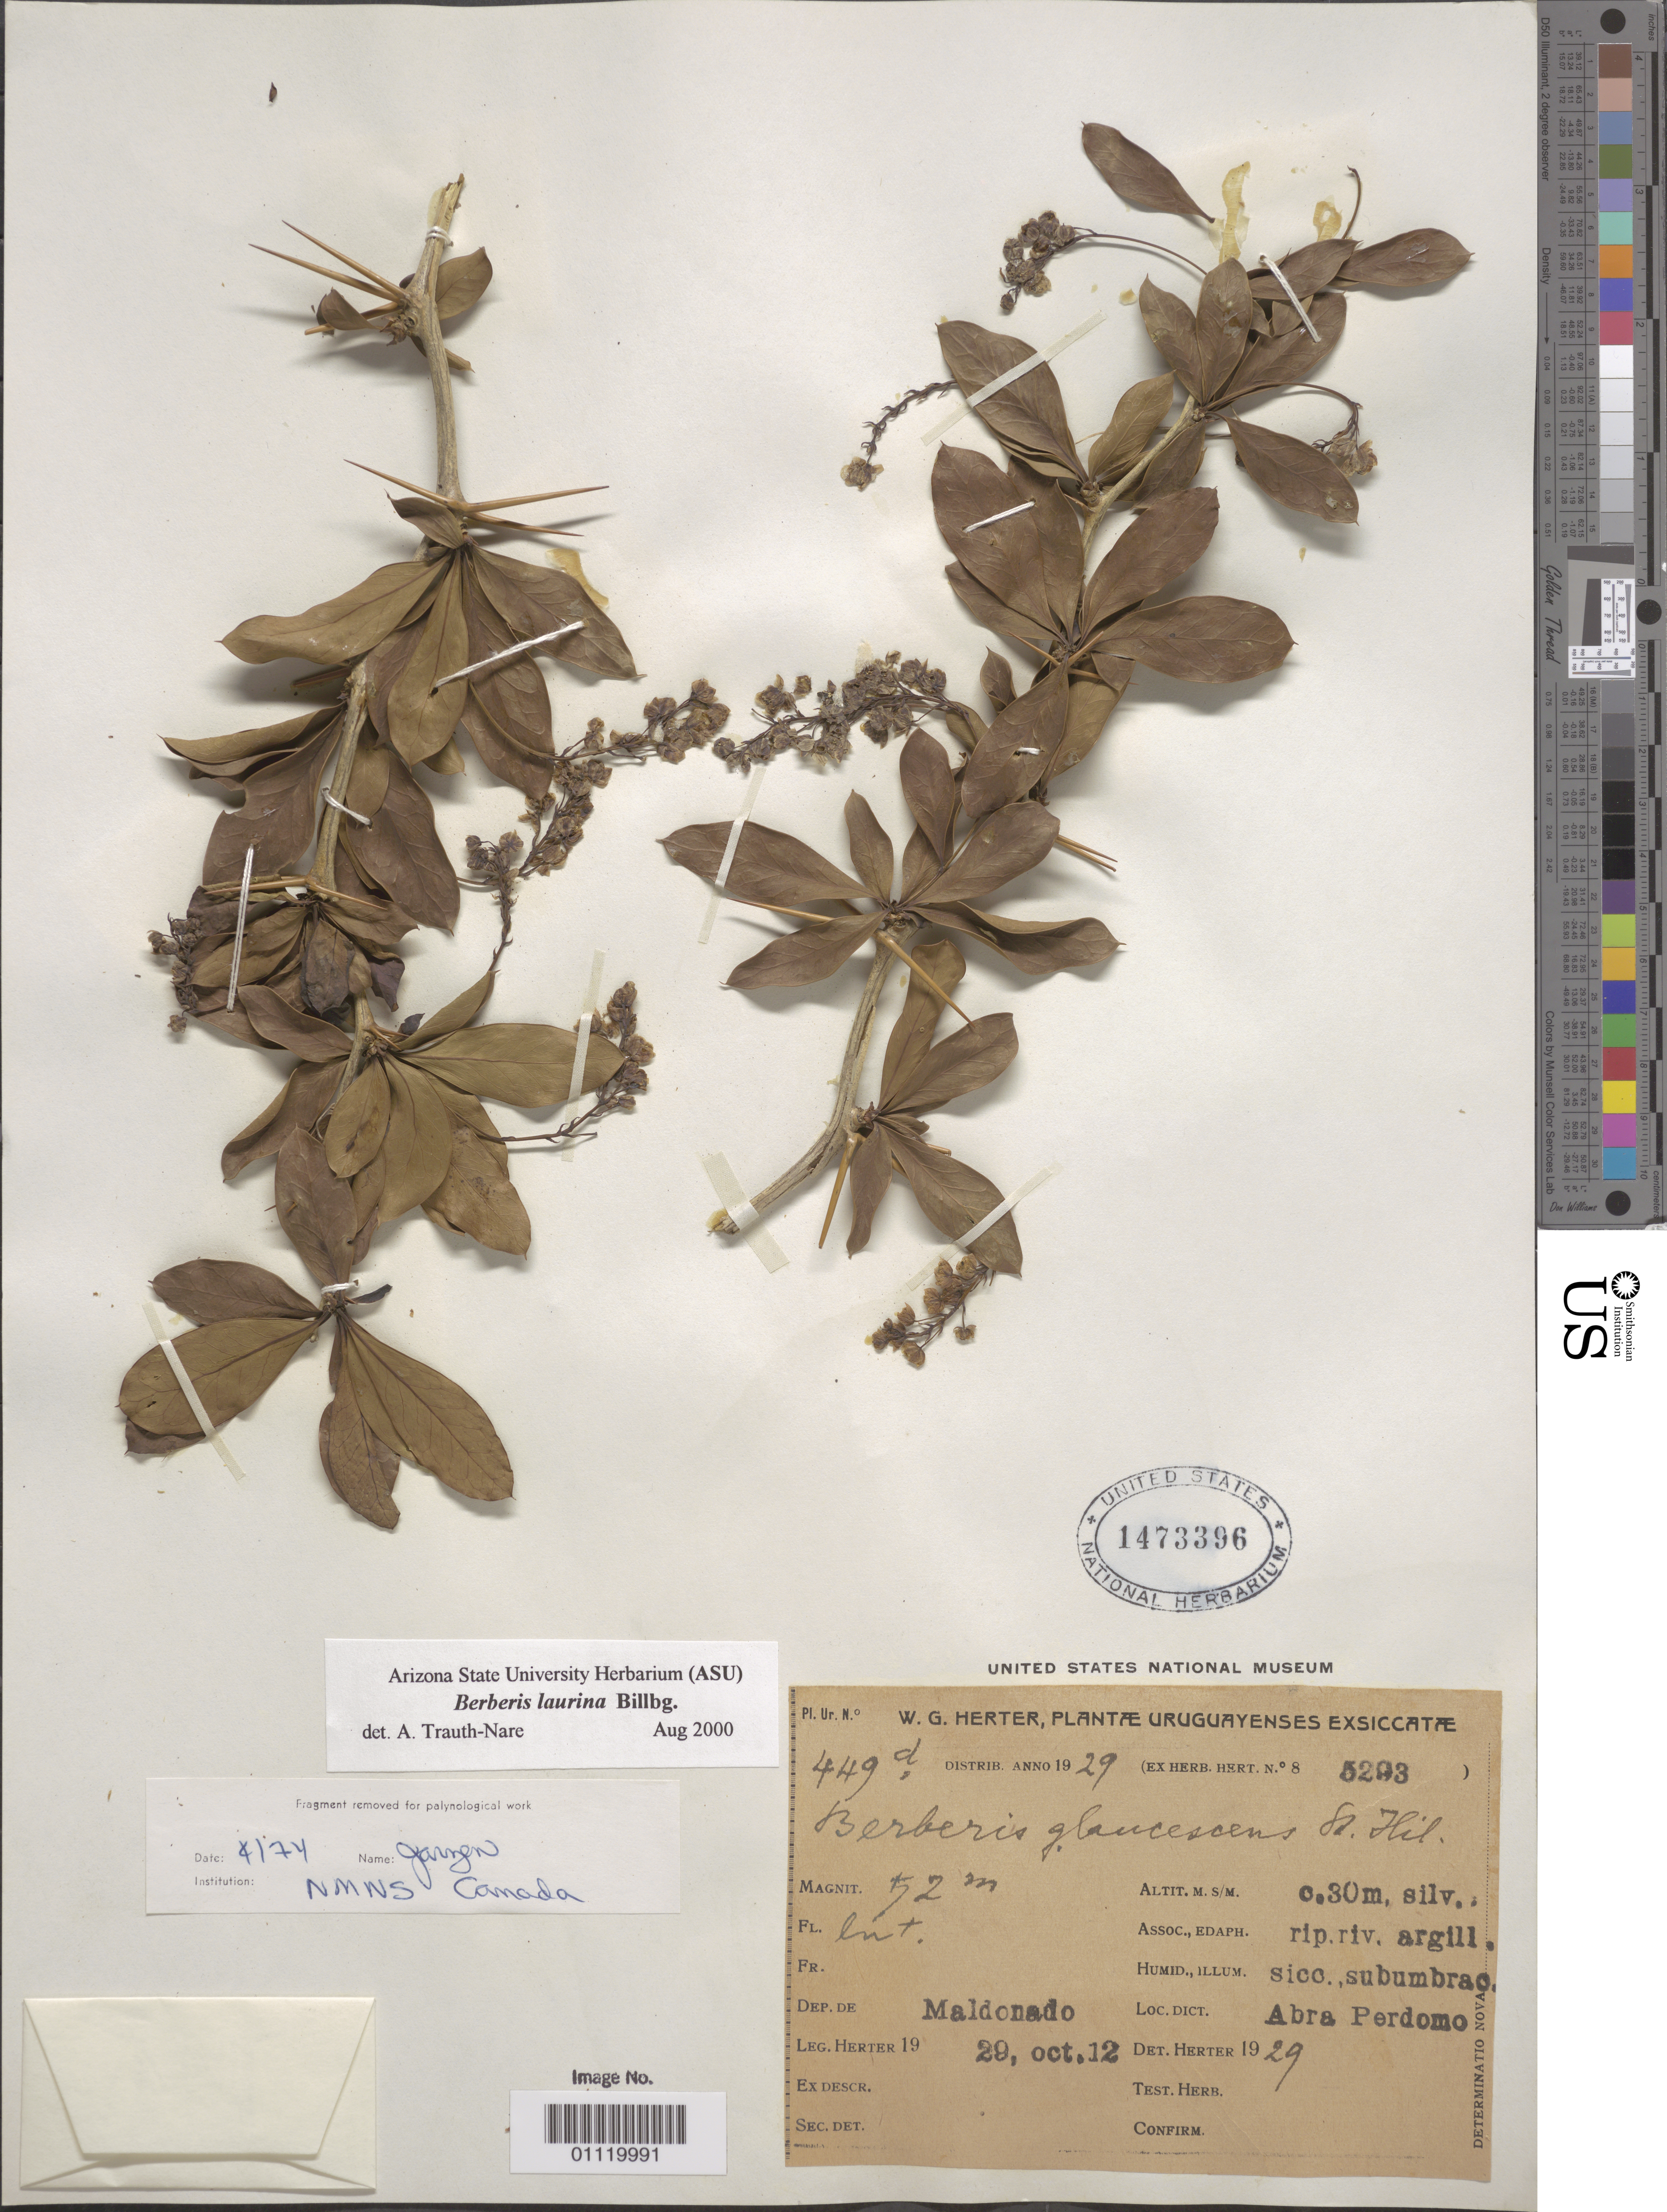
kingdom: Plantae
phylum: Tracheophyta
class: Magnoliopsida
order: Ranunculales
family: Berberidaceae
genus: Berberis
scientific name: Berberis laurina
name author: Thunb.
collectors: W. G. Herter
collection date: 1912-10-29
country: Uruguay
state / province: Maldonado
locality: Abra Perdomo.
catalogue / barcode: US 1473396